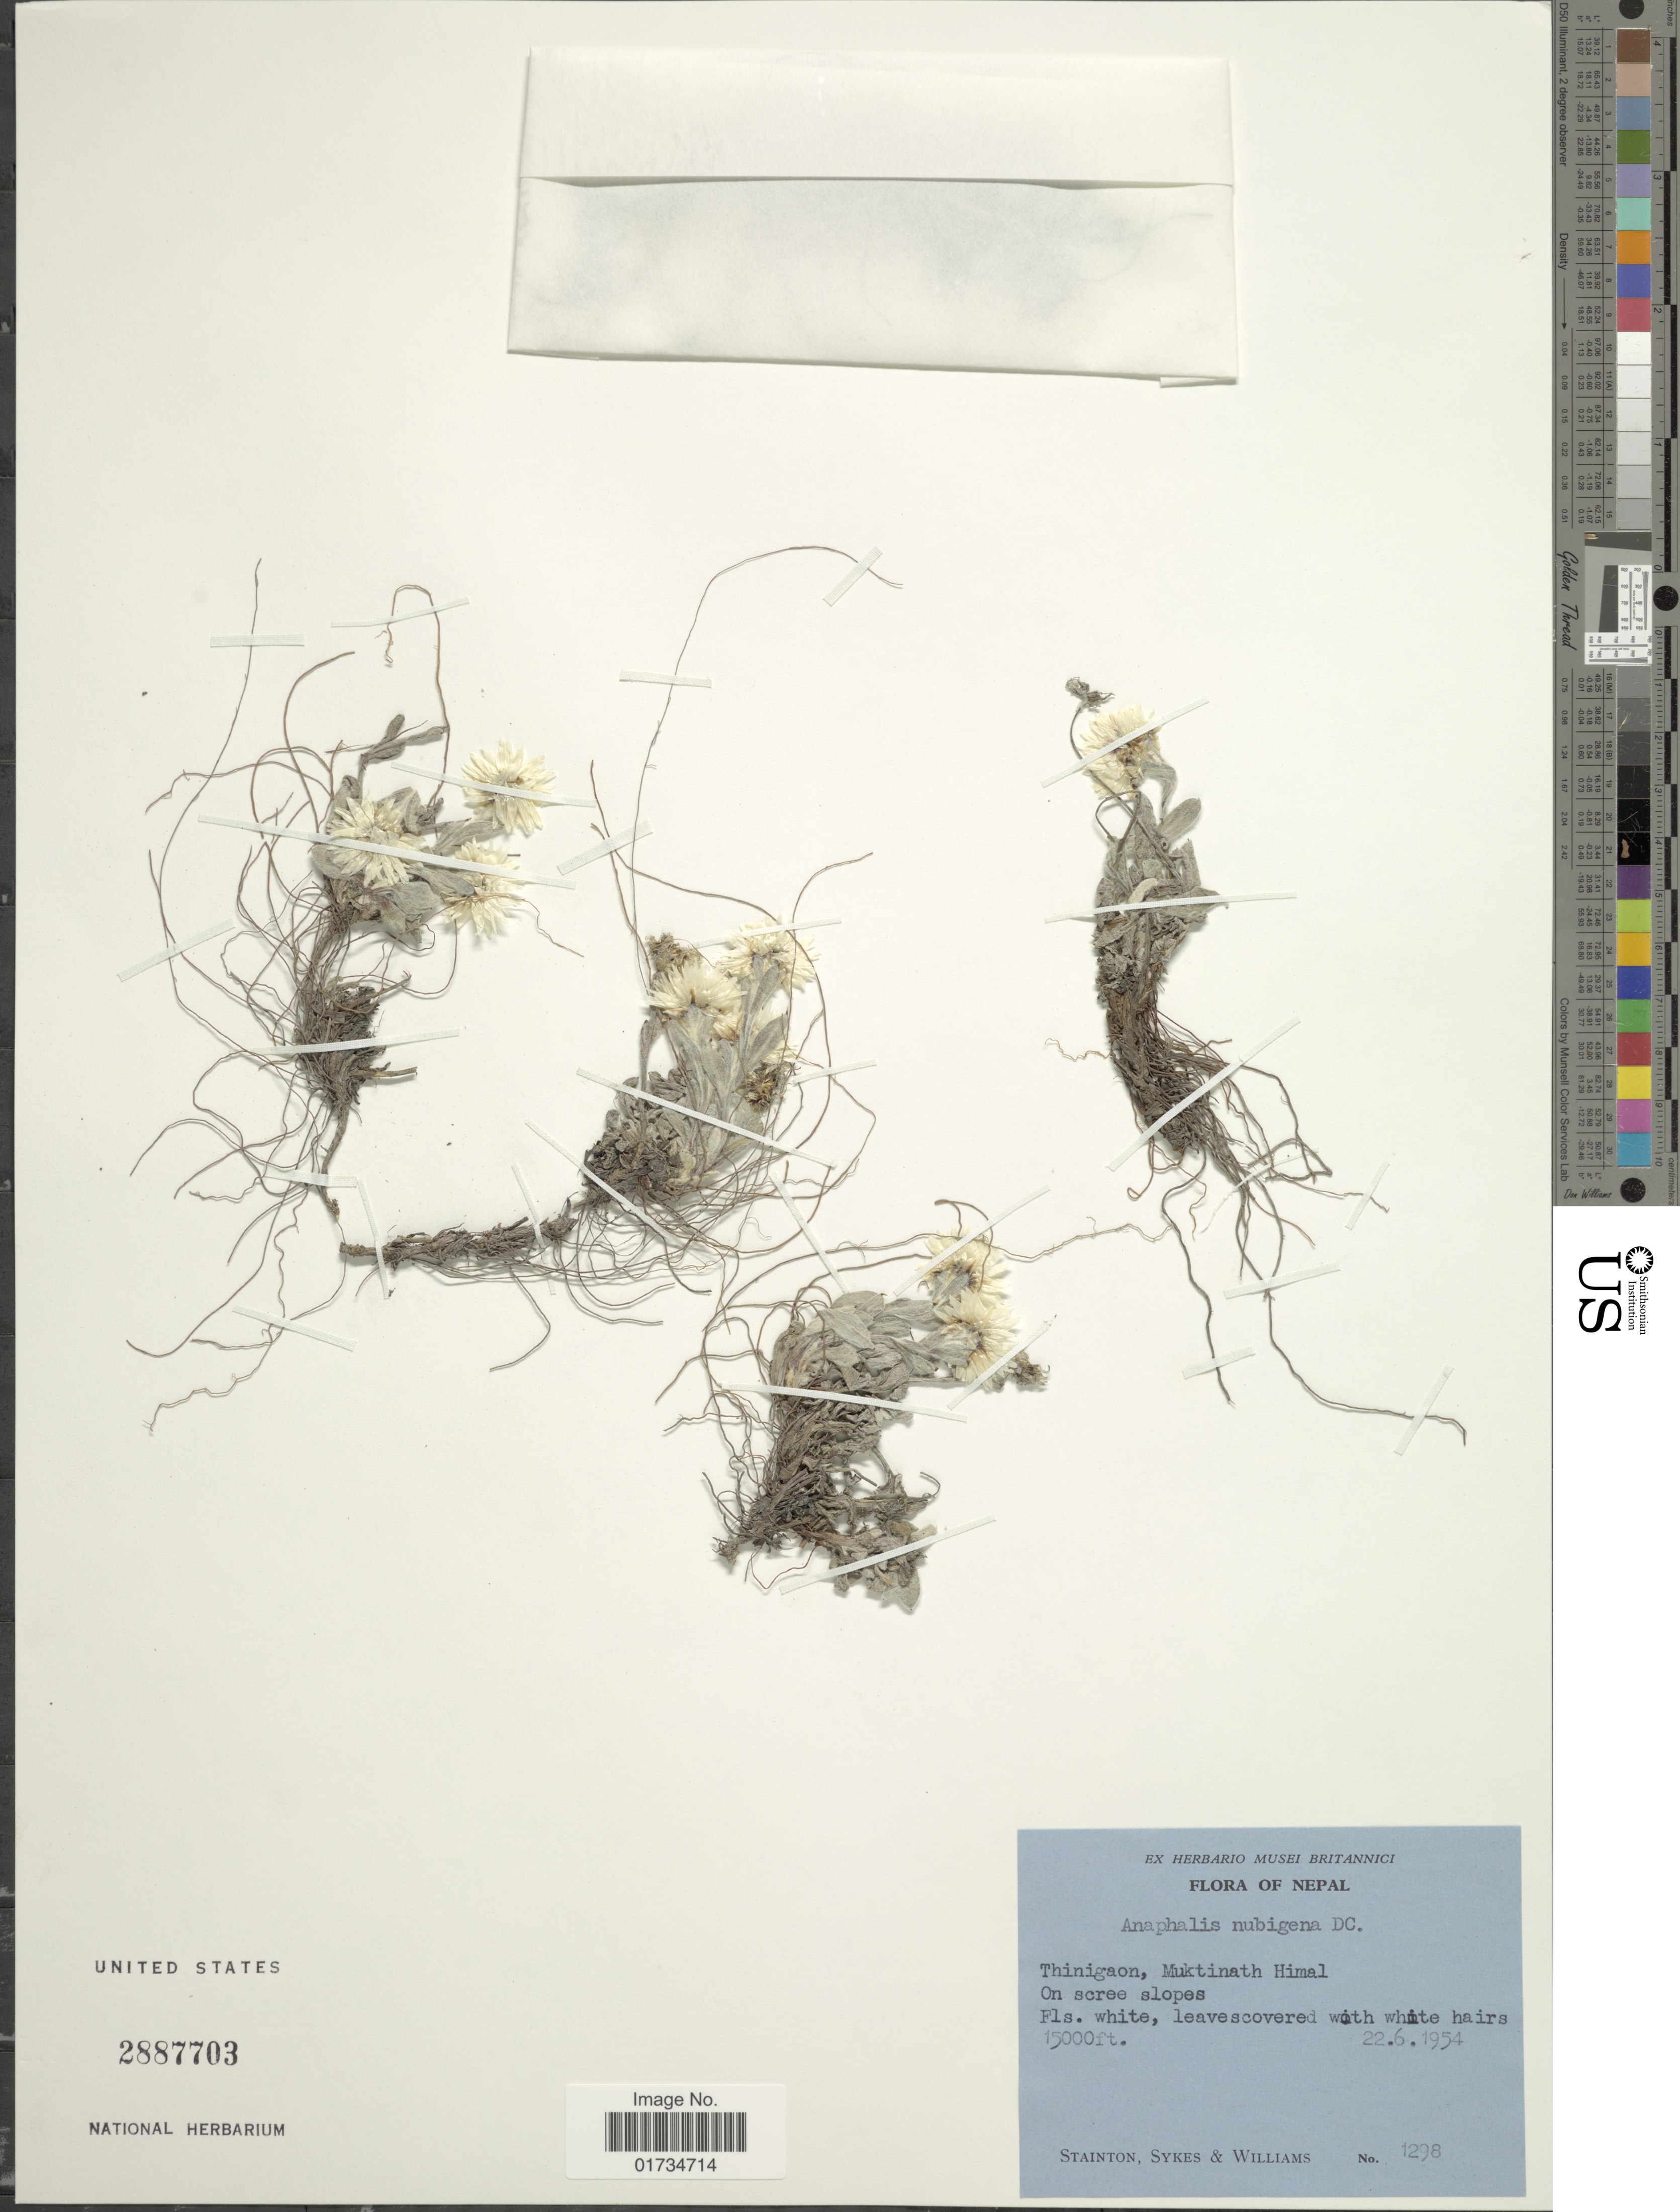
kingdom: Plantae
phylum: Tracheophyta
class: Magnoliopsida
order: Asterales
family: Asteraceae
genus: Anaphalis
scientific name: Anaphalis nubigena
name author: DC.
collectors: -. Stainton, Sykes, -- & -- Williams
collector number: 1298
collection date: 1954-06-22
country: Nepal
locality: Nepal. Thinigaon, Muktinath Himal. On scree slopes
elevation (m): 4572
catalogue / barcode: US 2887703